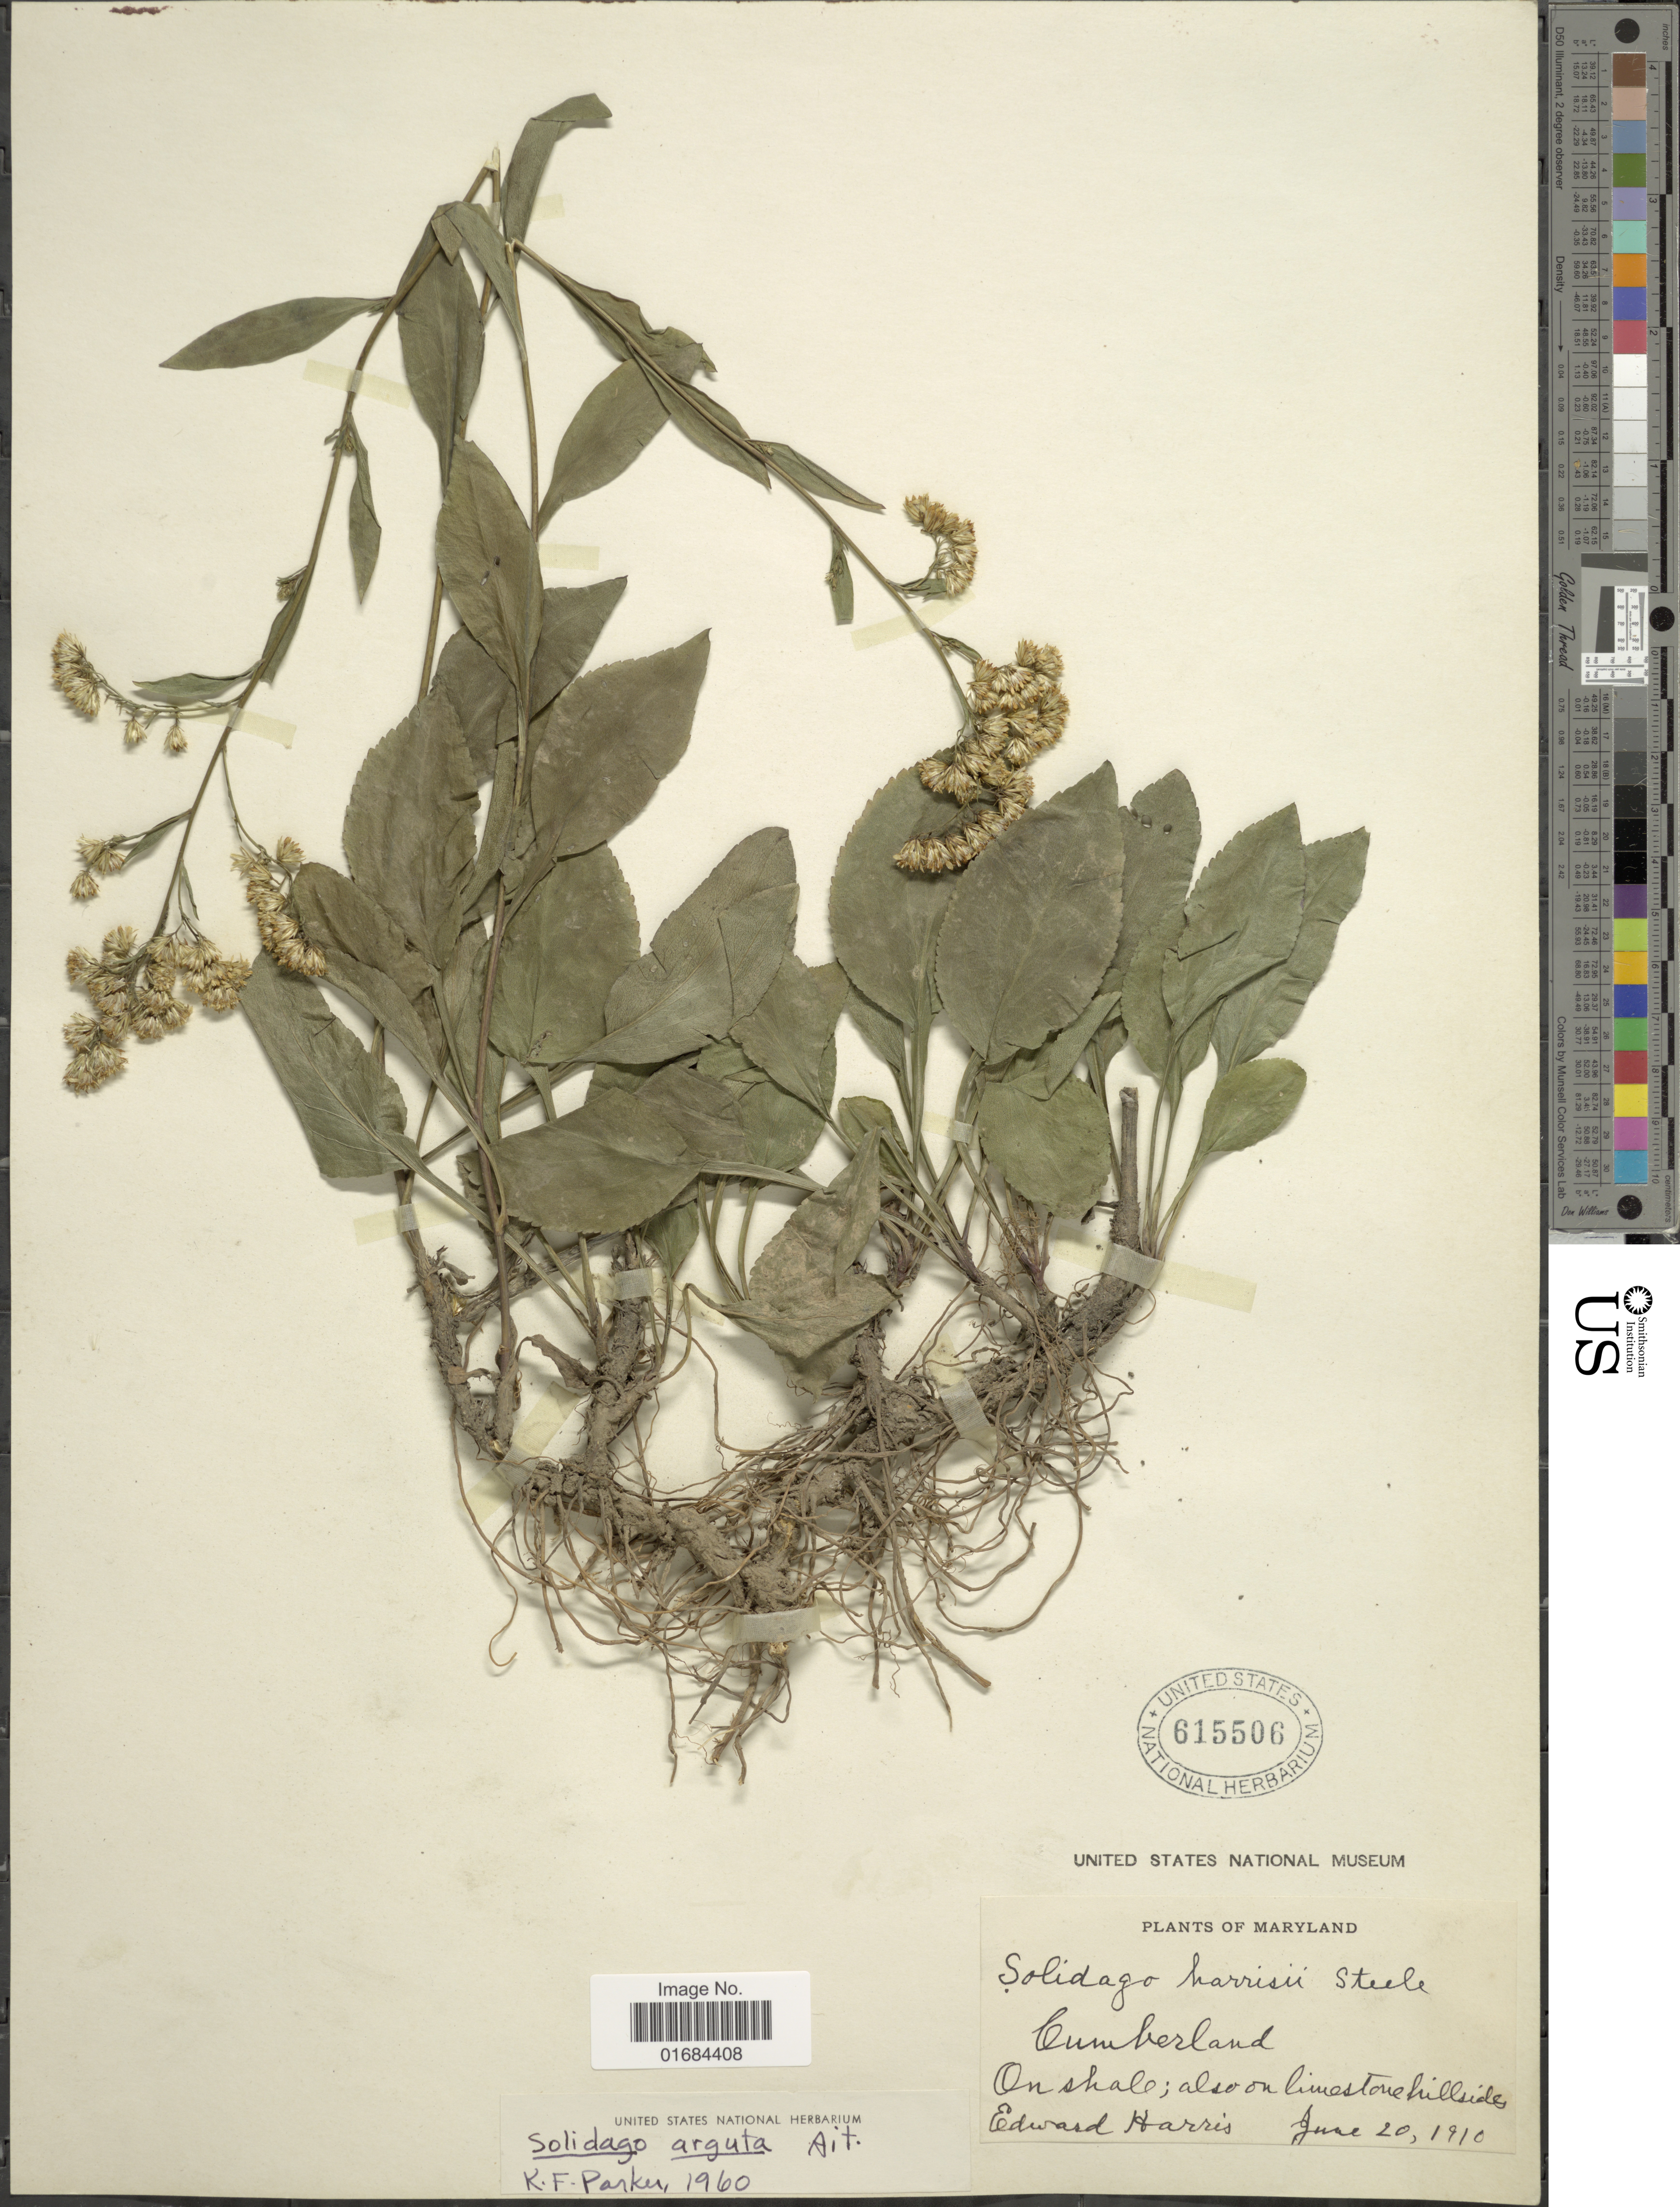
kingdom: Plantae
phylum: Tracheophyta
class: Magnoliopsida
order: Asterales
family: Asteraceae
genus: Solidago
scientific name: Solidago arguta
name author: Aiton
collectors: E. Harris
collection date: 1910-06-20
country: United States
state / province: Maryland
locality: Lumberland, on shale, also on limestone Hillside.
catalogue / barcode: US 615506